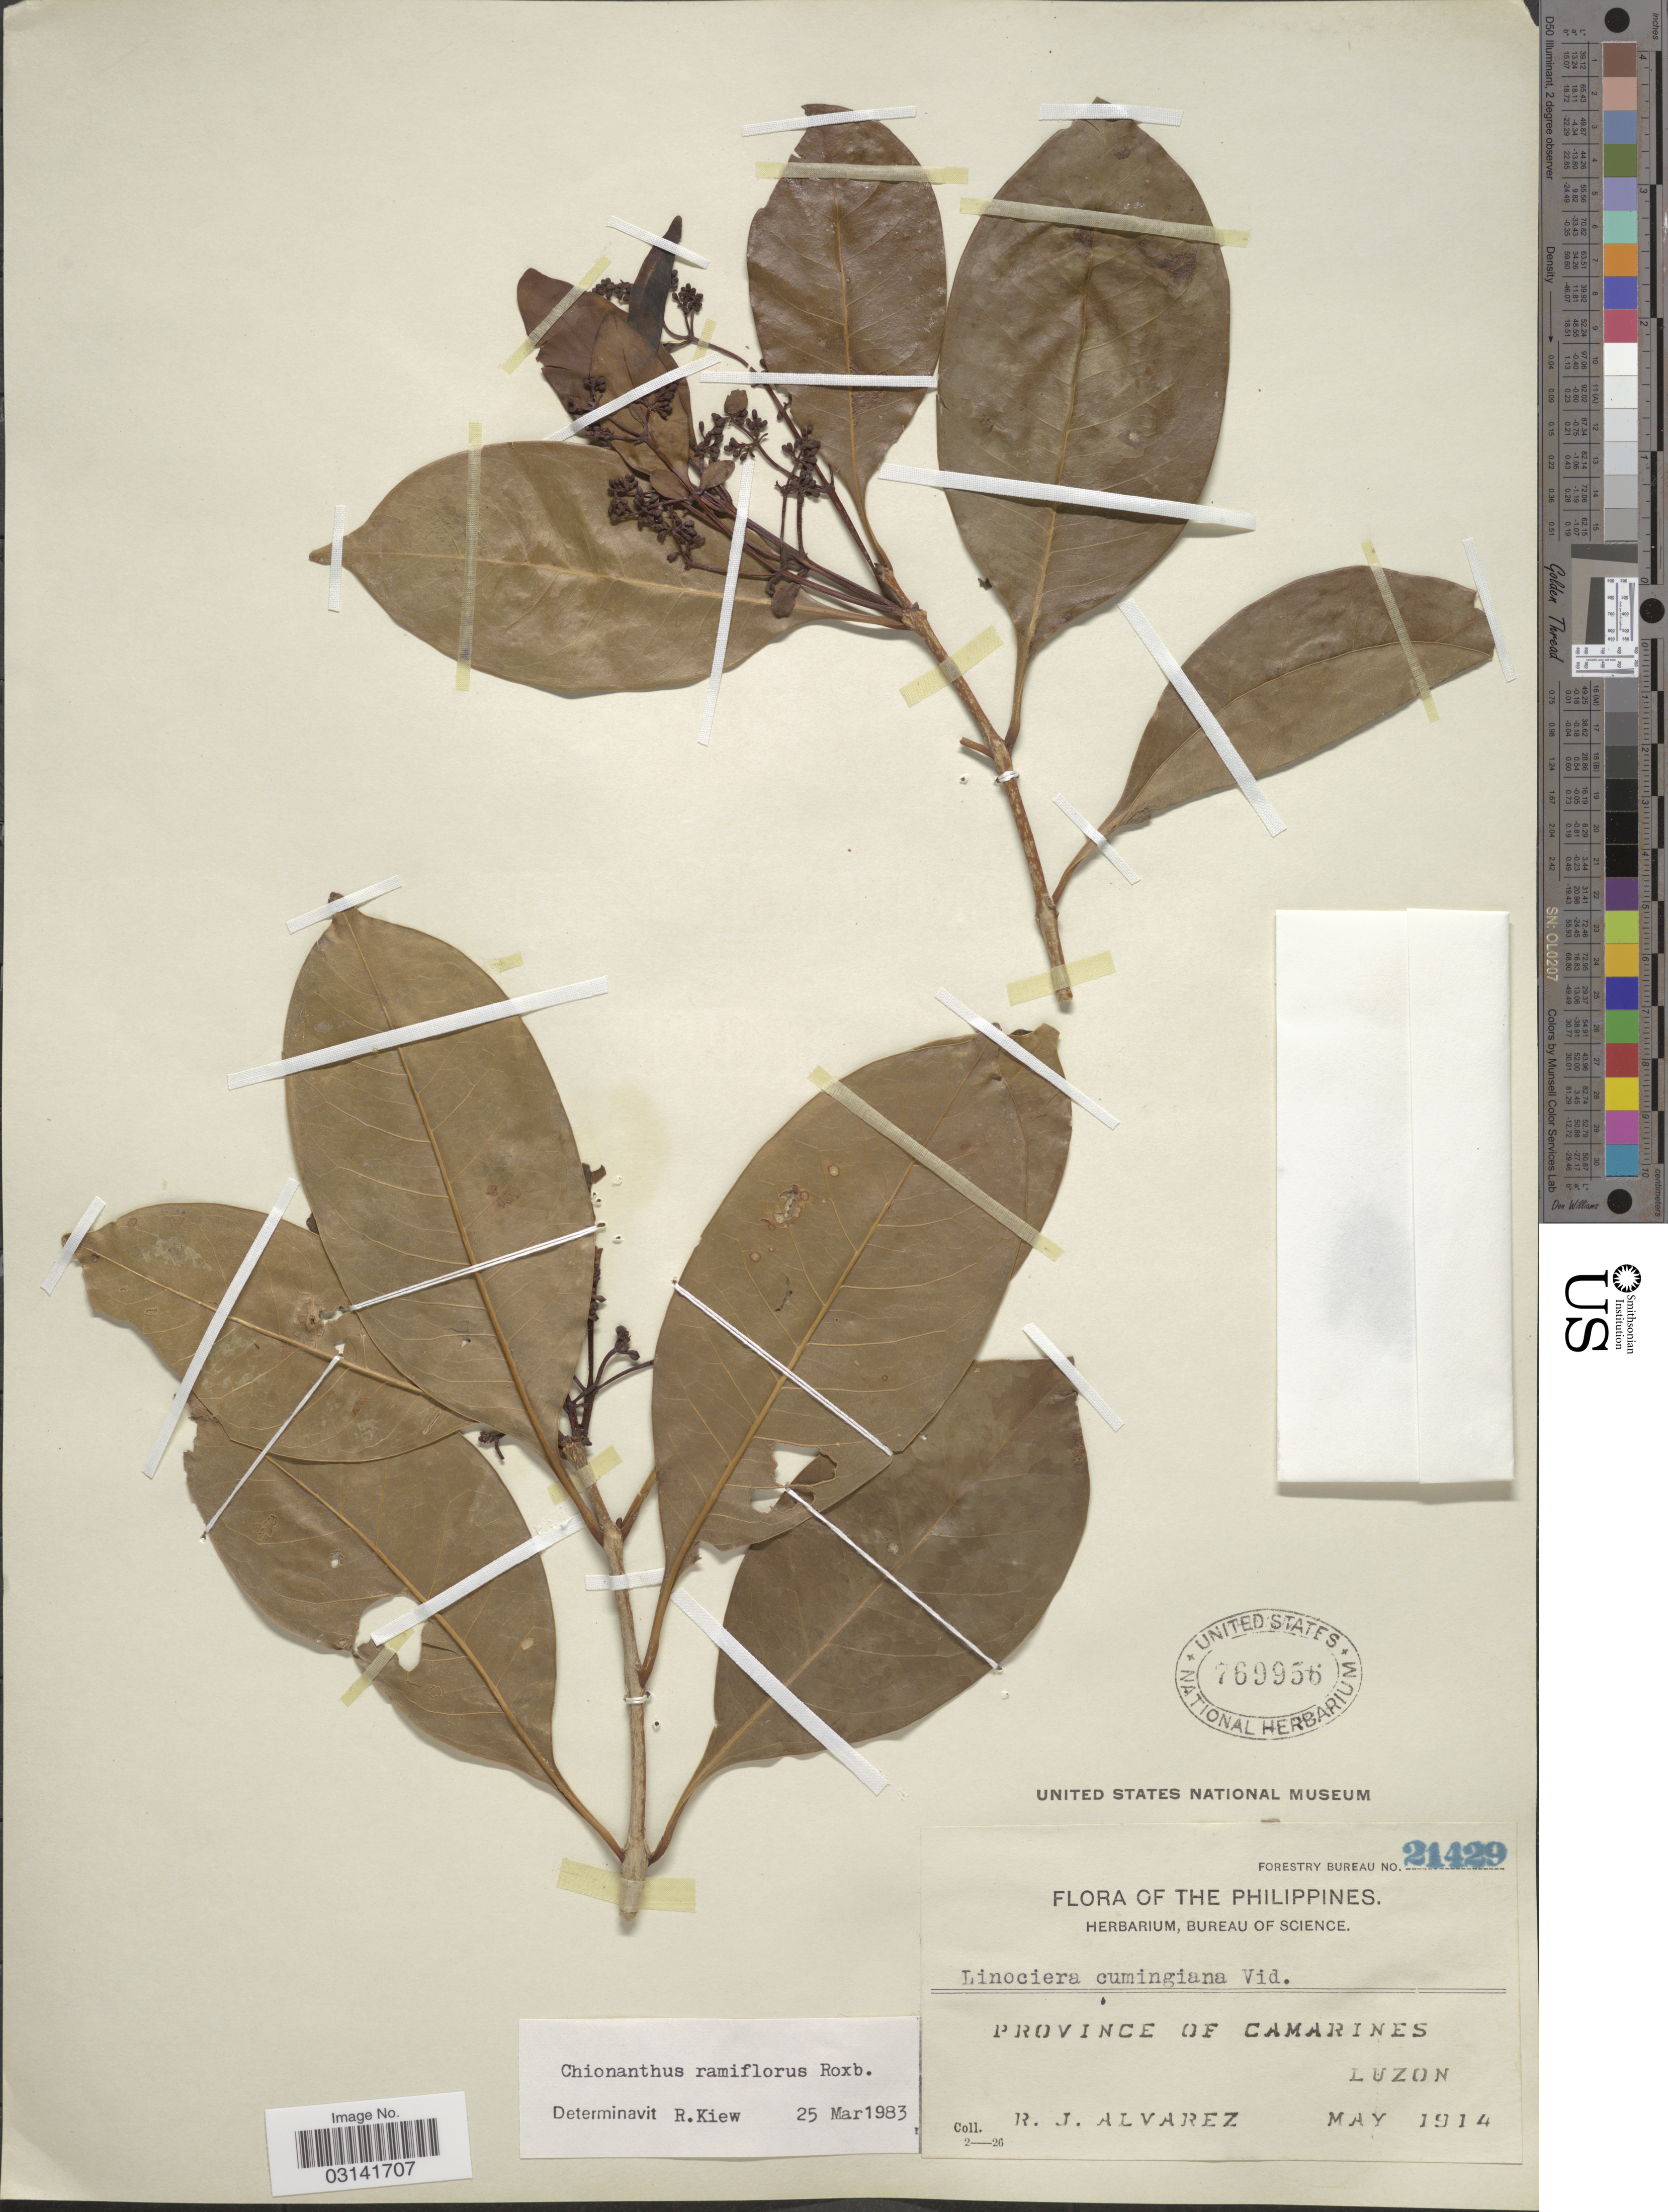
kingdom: Plantae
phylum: Tracheophyta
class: Magnoliopsida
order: Lamiales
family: Oleaceae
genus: Chionanthus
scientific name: Chionanthus ramiflorus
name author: Roxb.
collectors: R. Alvarez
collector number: Forestry Bureau 21429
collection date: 1914-05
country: Philippines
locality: Province of Camarines. Luzon.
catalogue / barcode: US 769956